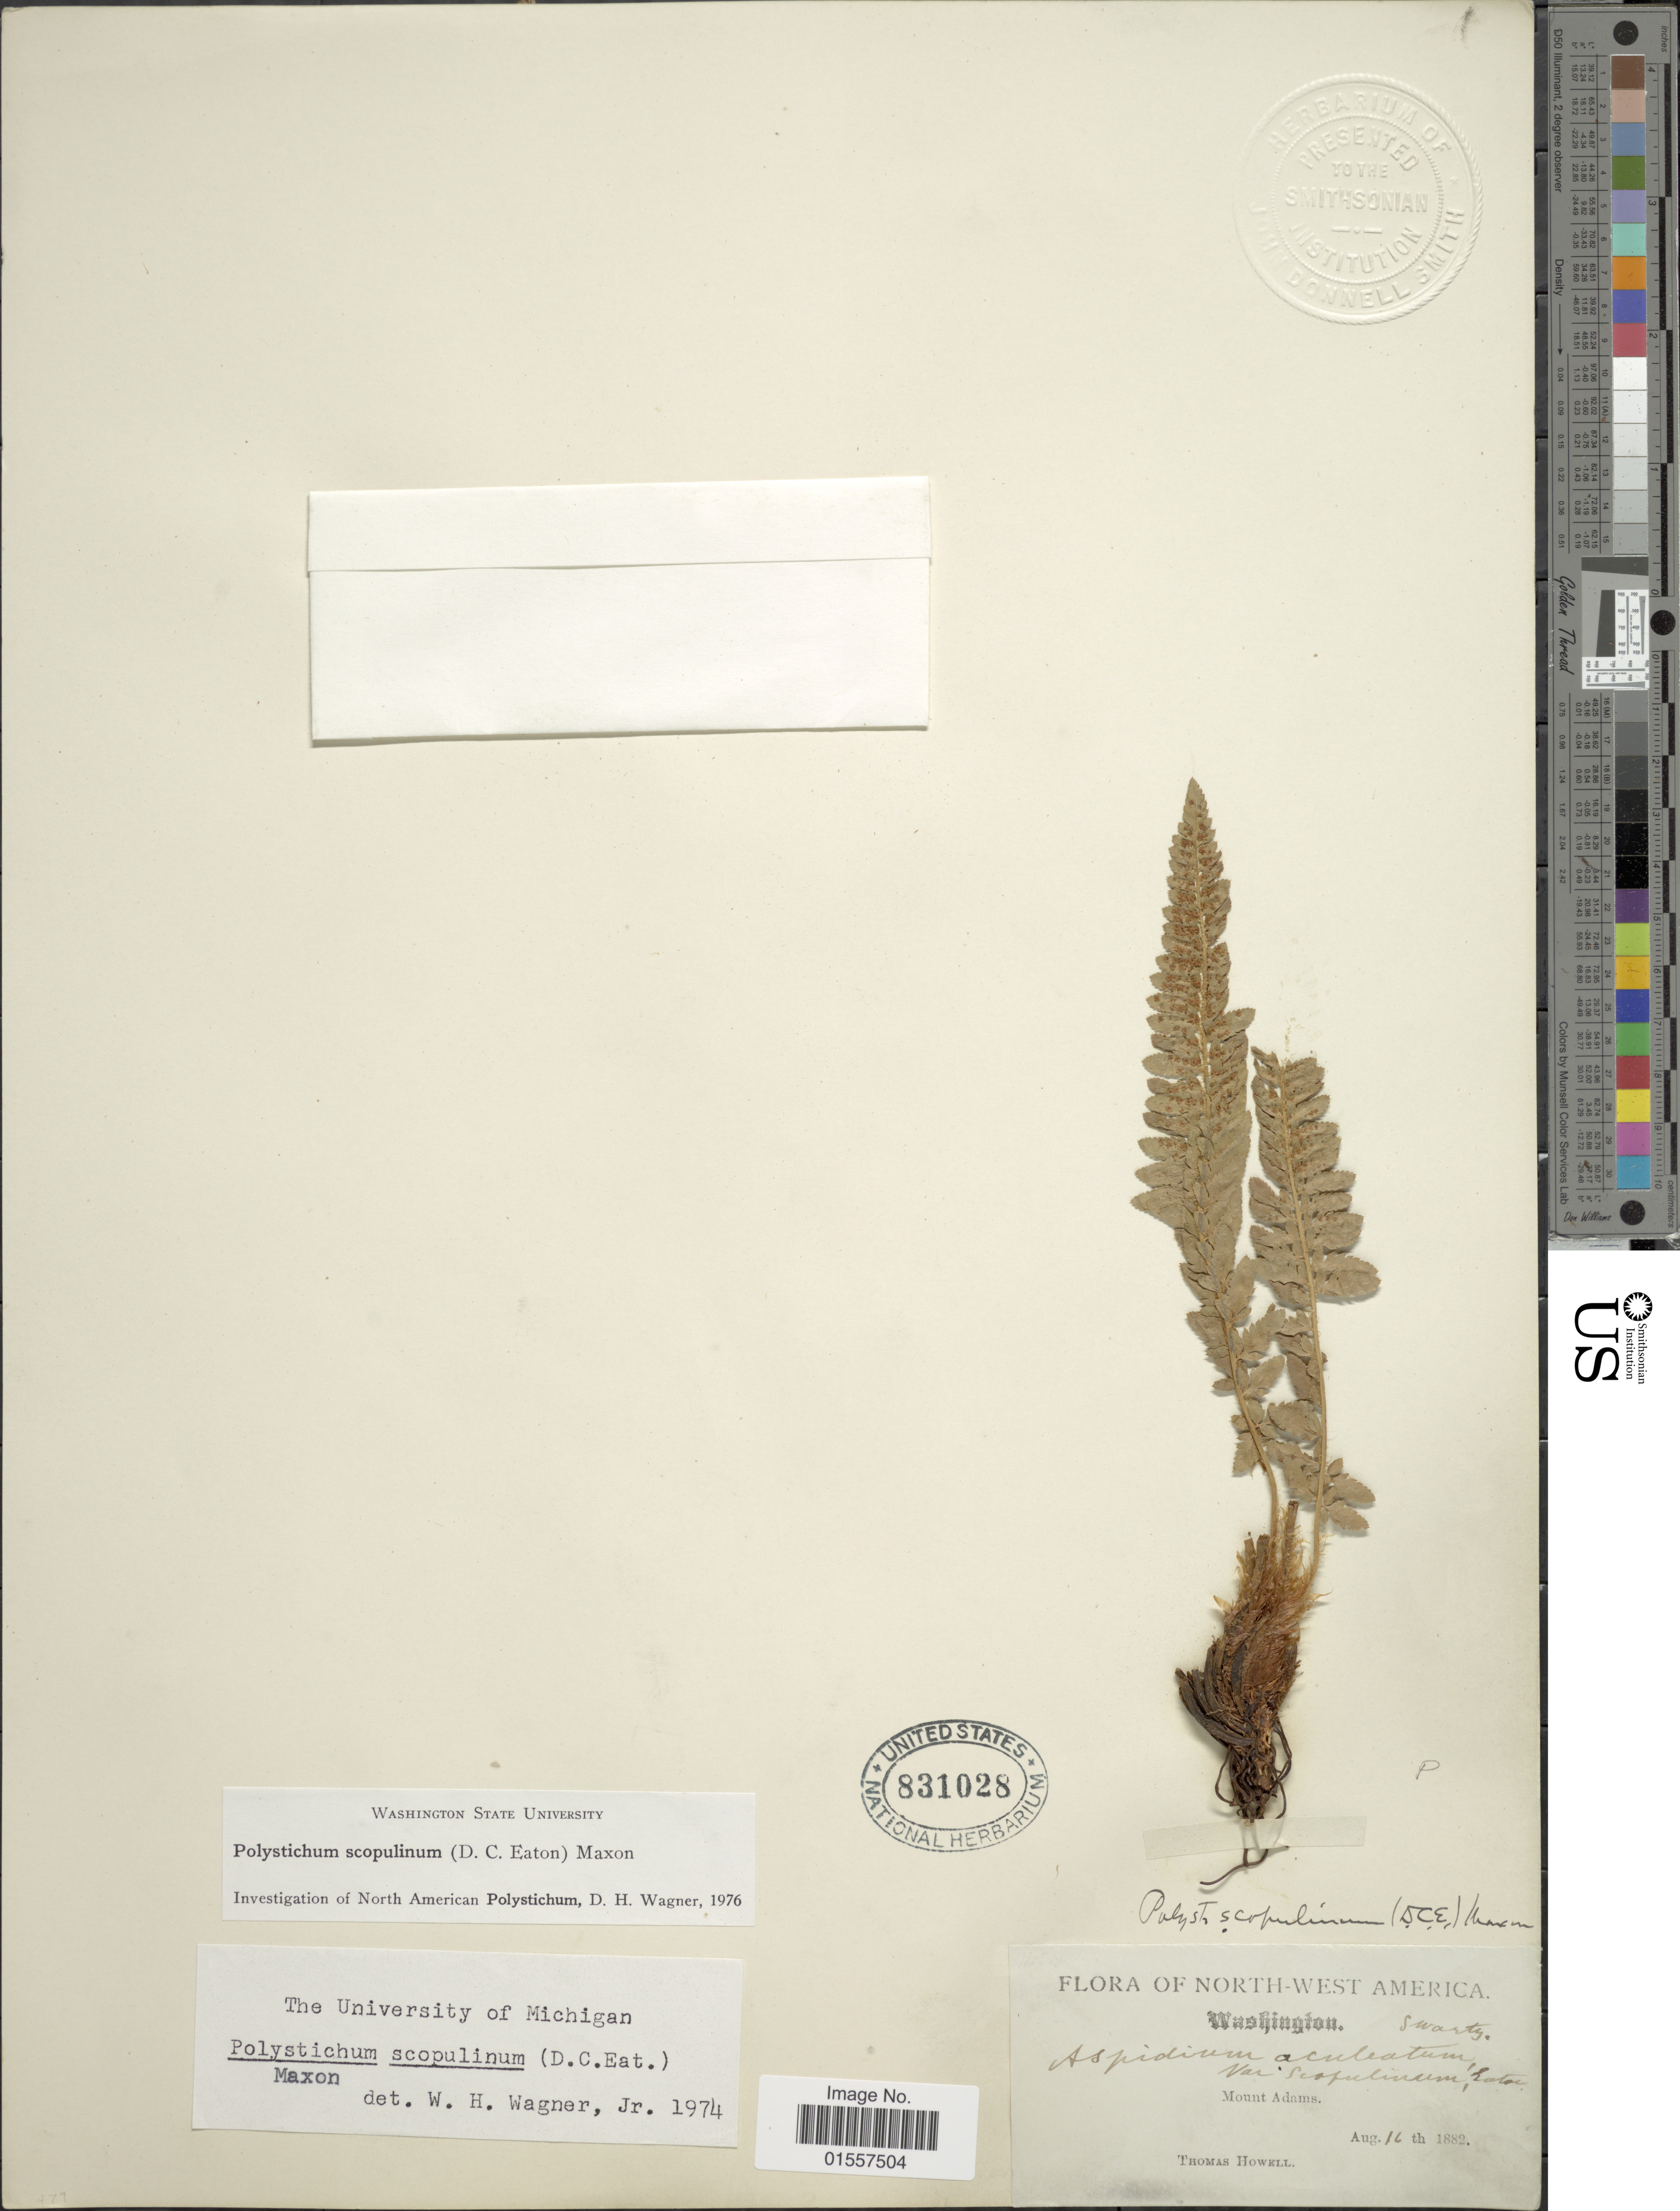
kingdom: Plantae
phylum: Tracheophyta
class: Polypodiopsida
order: Polypodiales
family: Dryopteridaceae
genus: Polystichum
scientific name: Polystichum scopulinum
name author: (D.C. Eaton) Maxon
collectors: T. Howell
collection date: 1882-08-16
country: United States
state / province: Washington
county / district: Yakima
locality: North-West America, Washington, Mount Adams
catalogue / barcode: US 831028